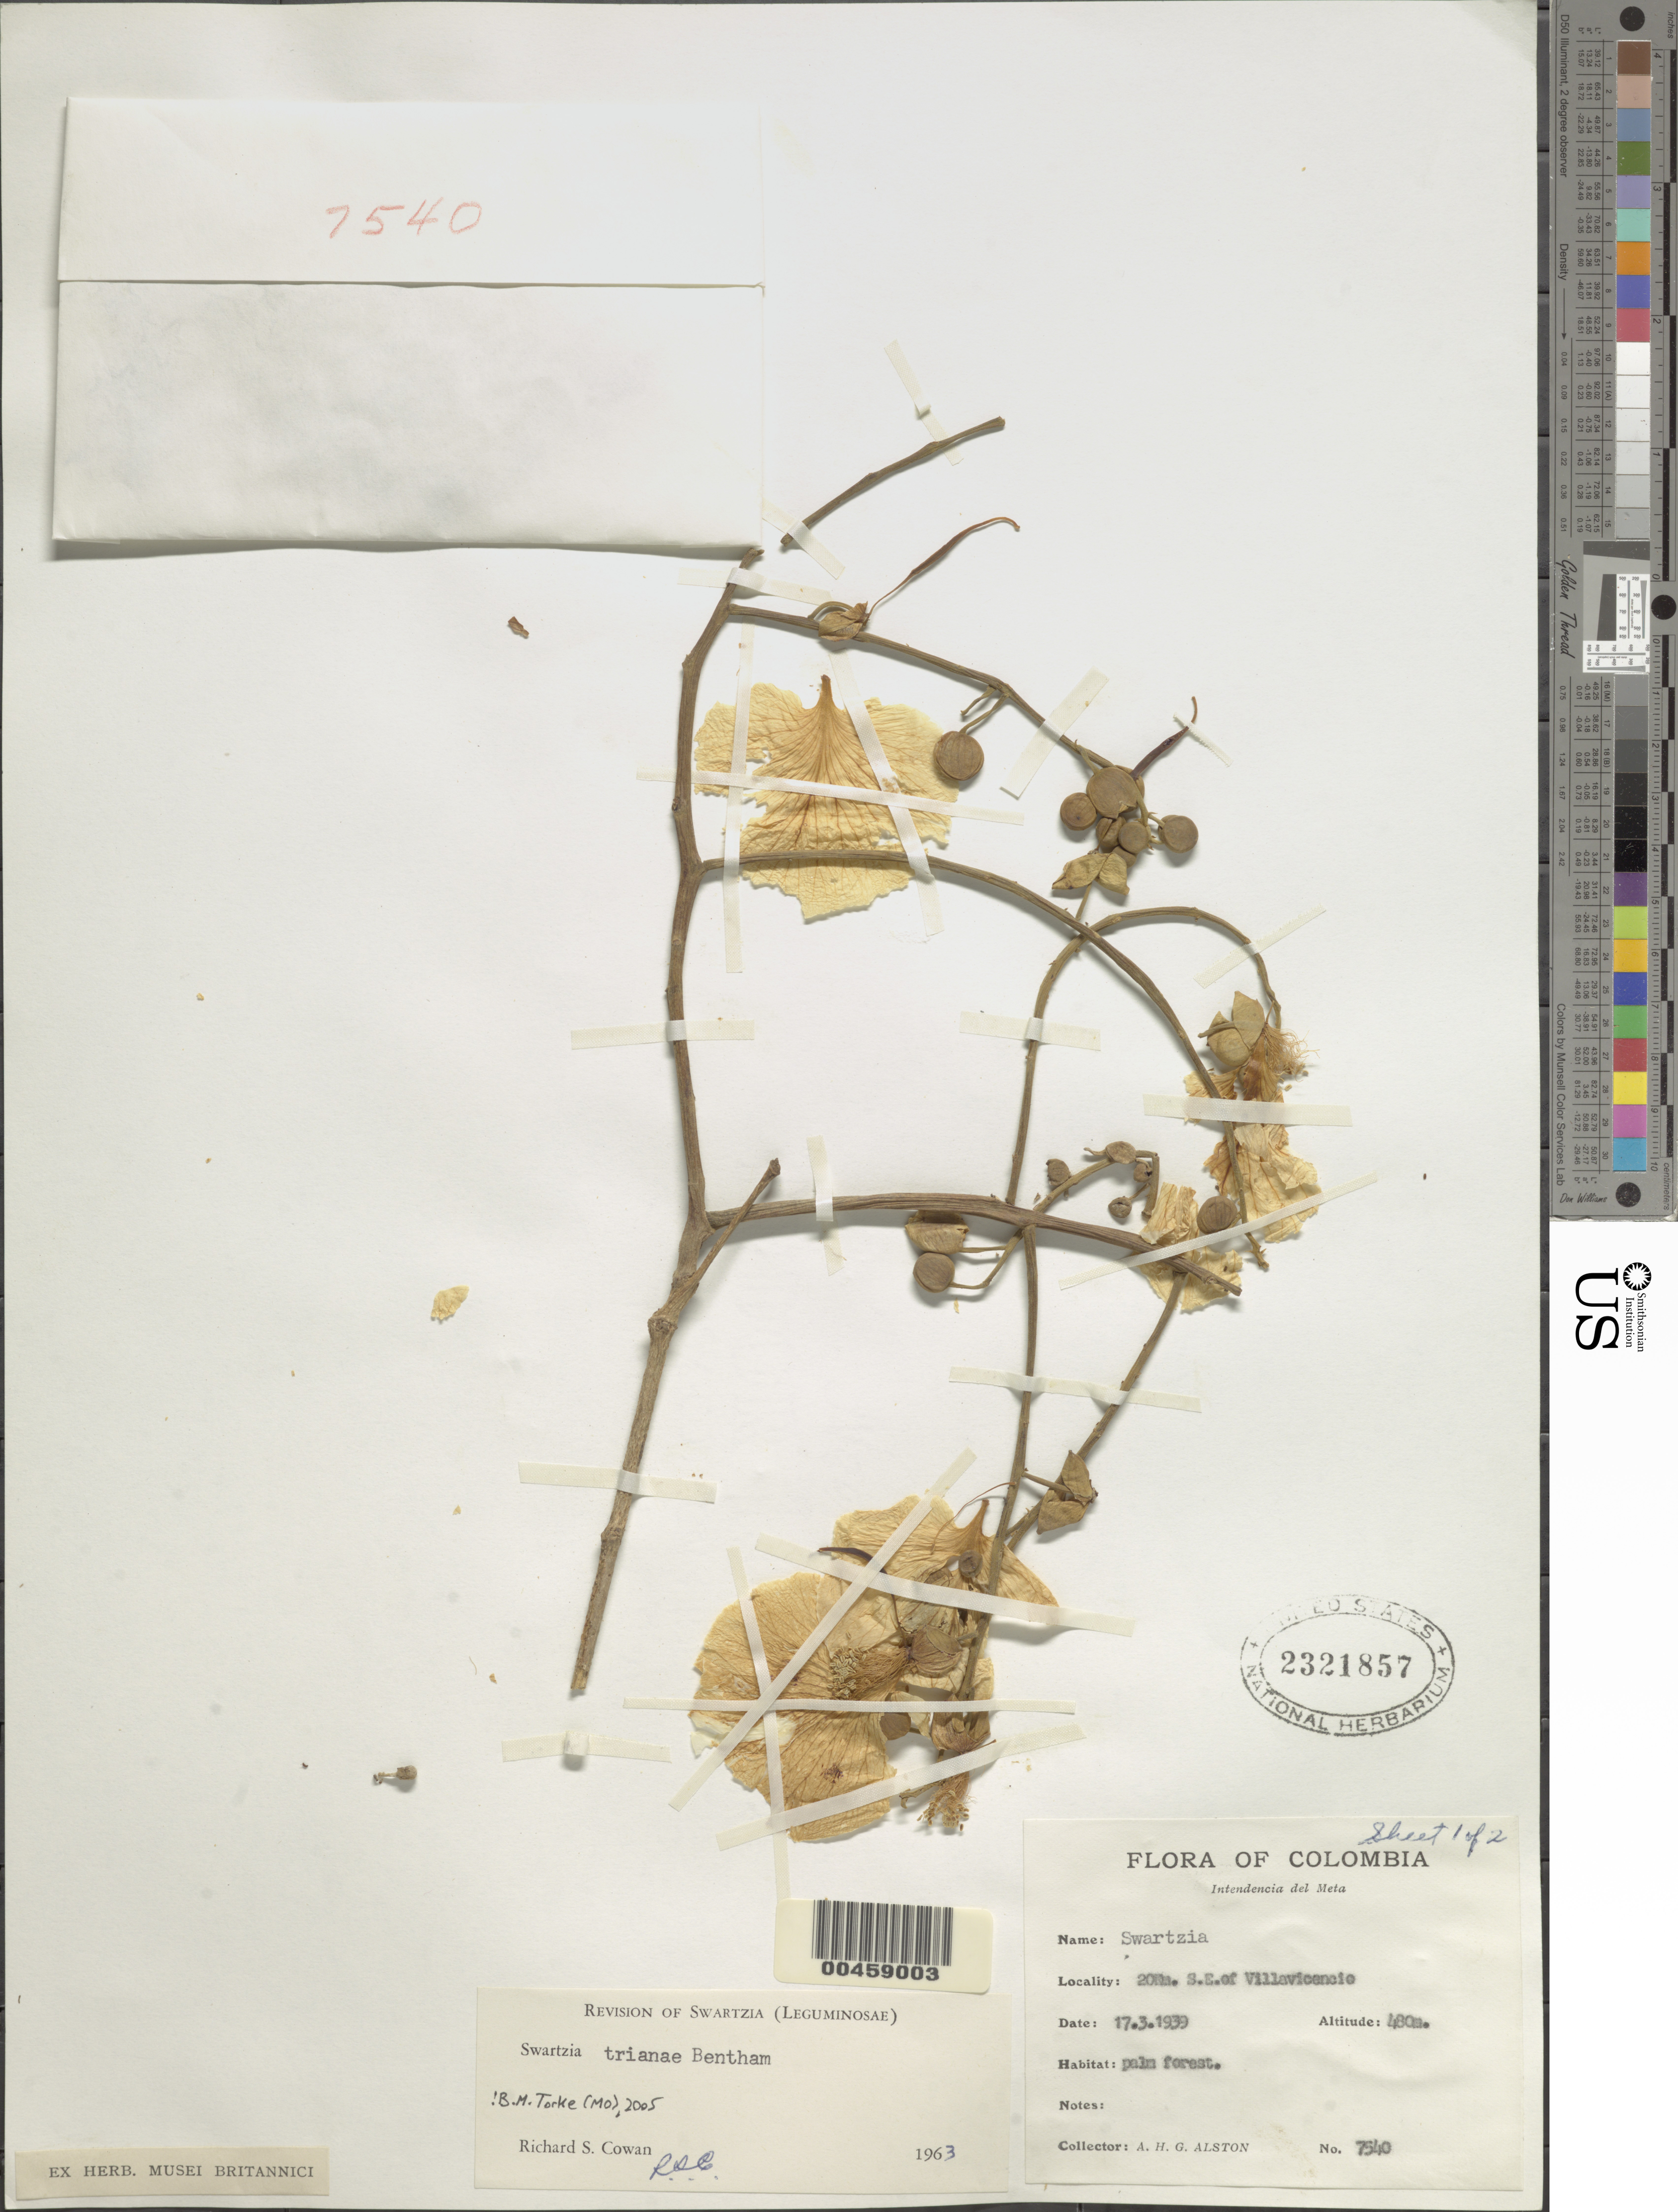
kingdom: Plantae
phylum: Tracheophyta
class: Magnoliopsida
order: Fabales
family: Fabaceae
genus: Swartzia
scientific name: Swartzia trianae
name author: Benth. in Mart.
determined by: Cowan, R. S.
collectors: A. H. Alston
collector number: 7540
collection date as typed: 17 Mar 1939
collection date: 1939-03-17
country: Colombia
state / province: Meta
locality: Villa Vicencia, 20 km SE of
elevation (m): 480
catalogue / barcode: US 2321857